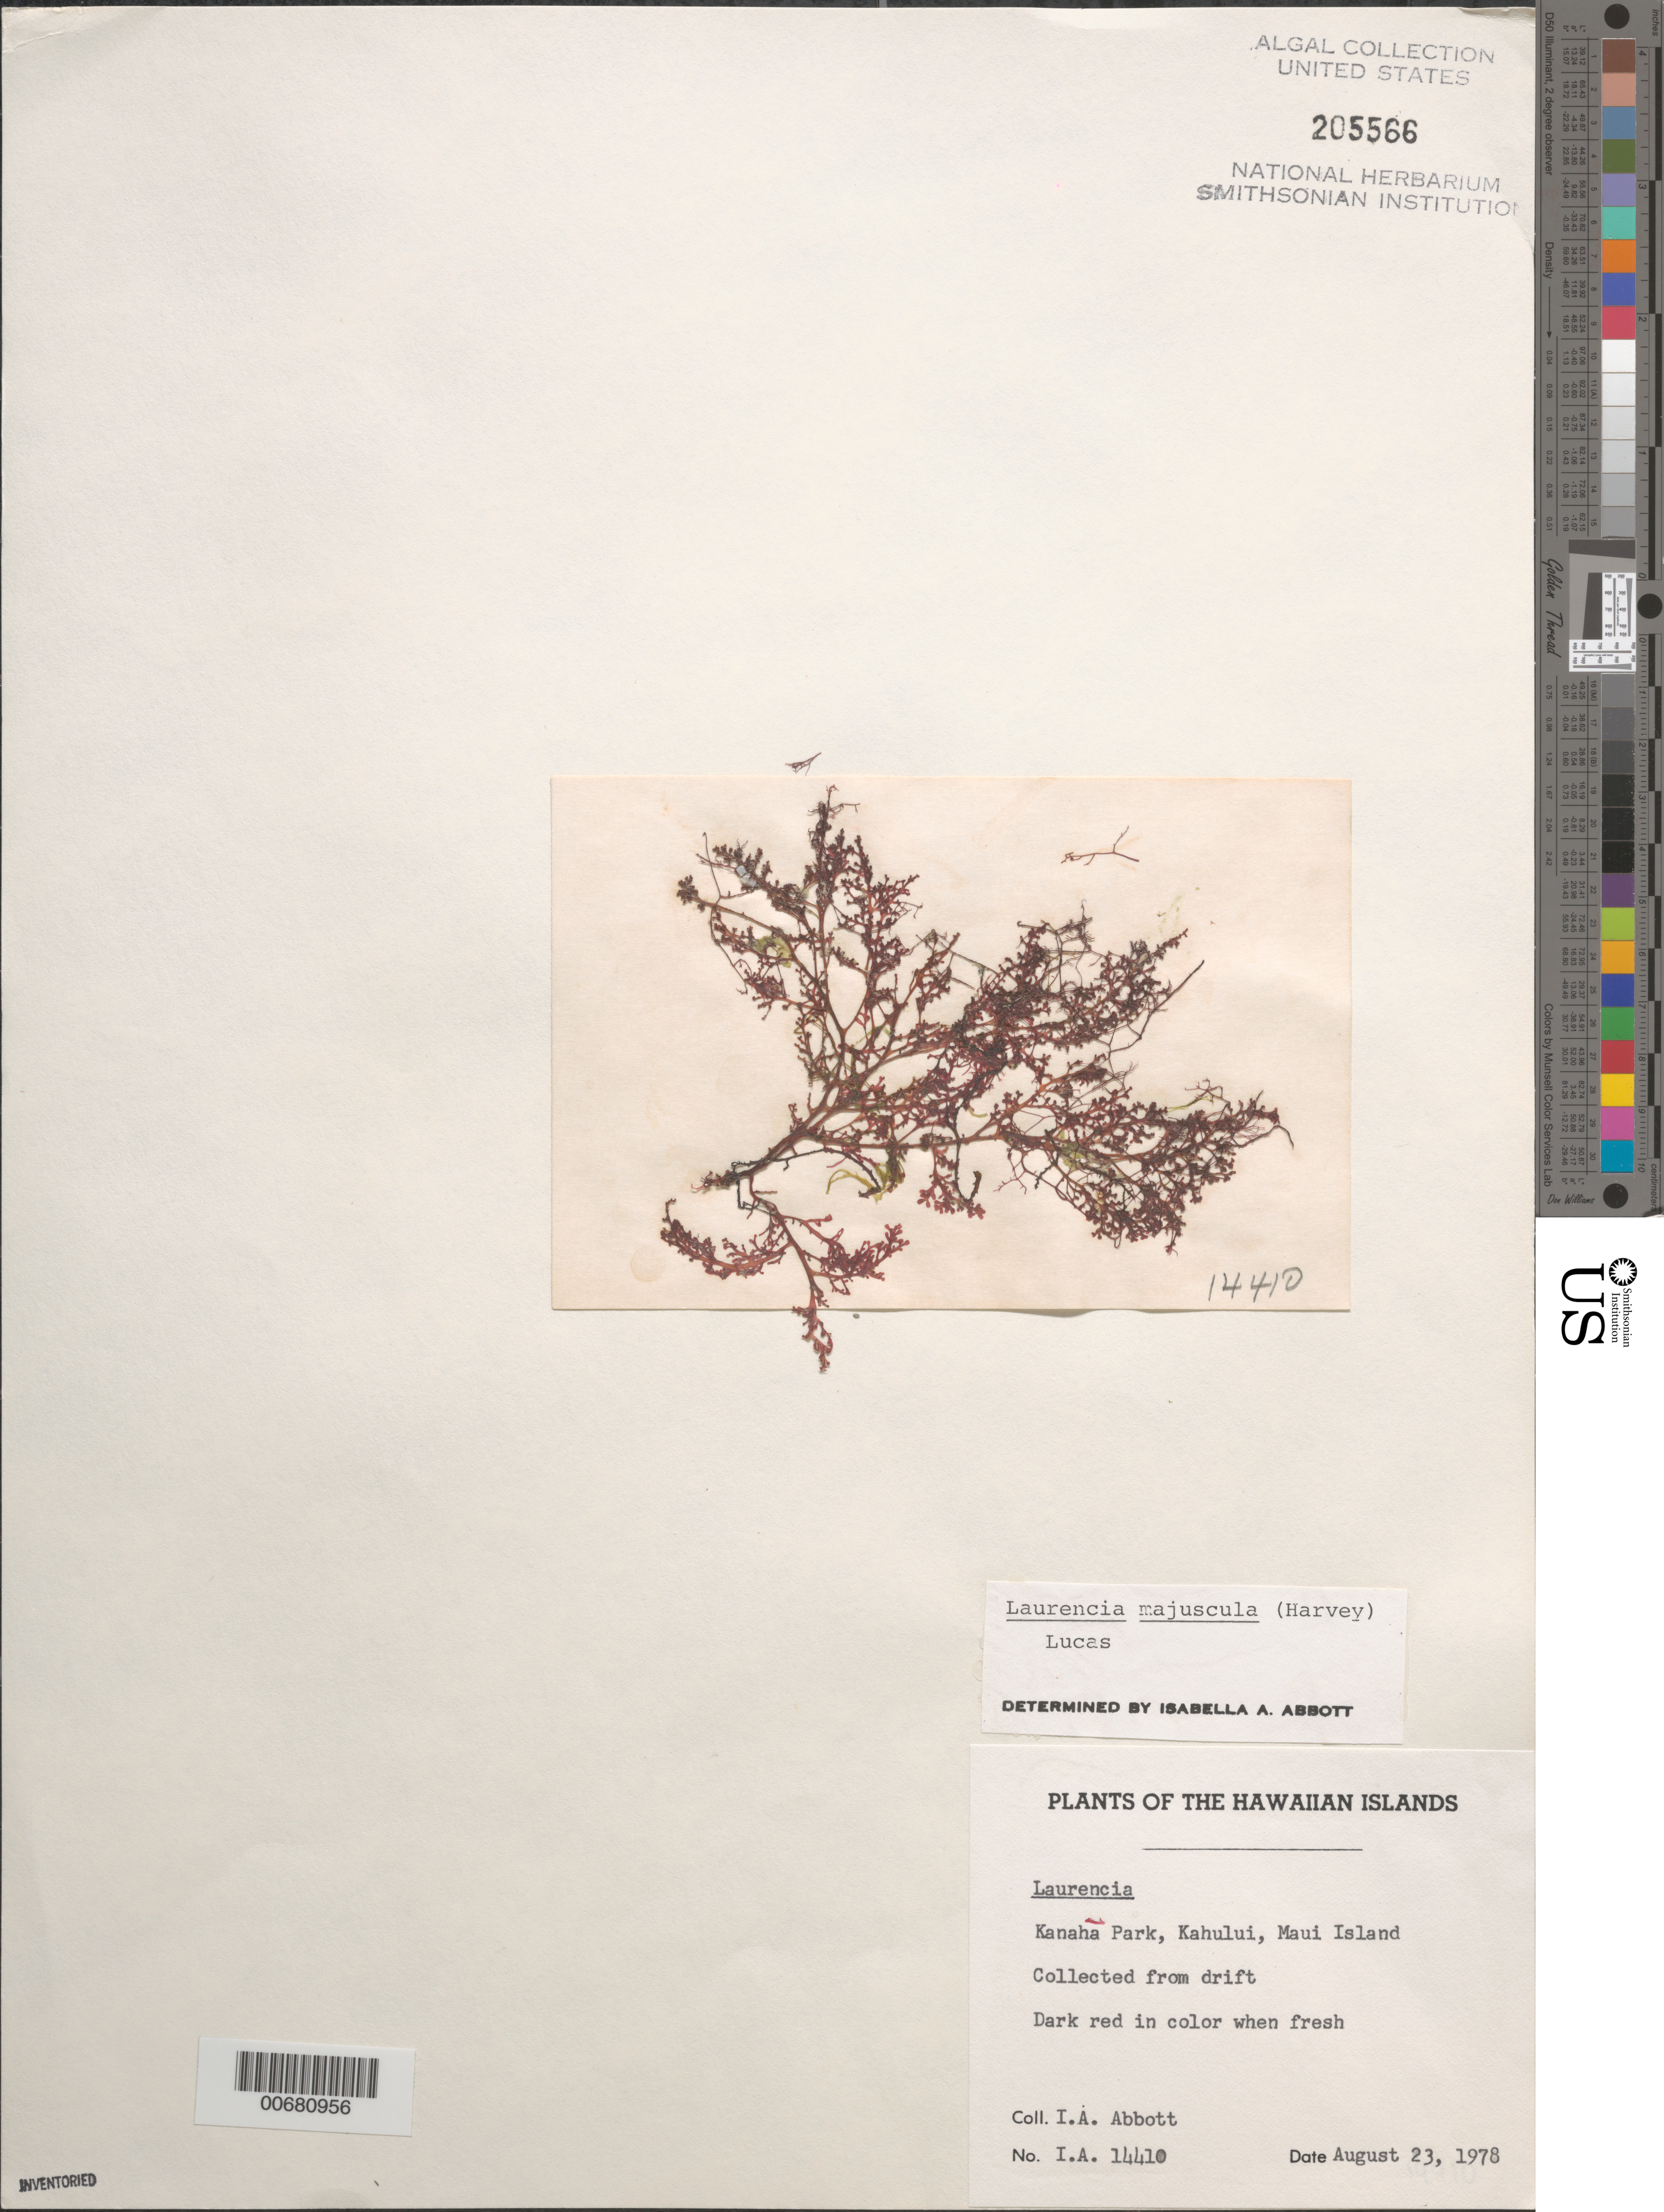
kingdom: Plantae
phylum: Rhodophyta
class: Florideophyceae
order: Ceramiales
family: Rhodomelaceae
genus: Laurencia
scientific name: Laurencia dendroidea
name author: J. Agardh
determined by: Algae name updating Project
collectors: I. A. Abbott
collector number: IAA 14410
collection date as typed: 23 Aug 1978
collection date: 1978-08-23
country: United States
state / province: Hawaii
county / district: Maui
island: Maui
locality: Kahana Park, Kahului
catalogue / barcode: US 205566